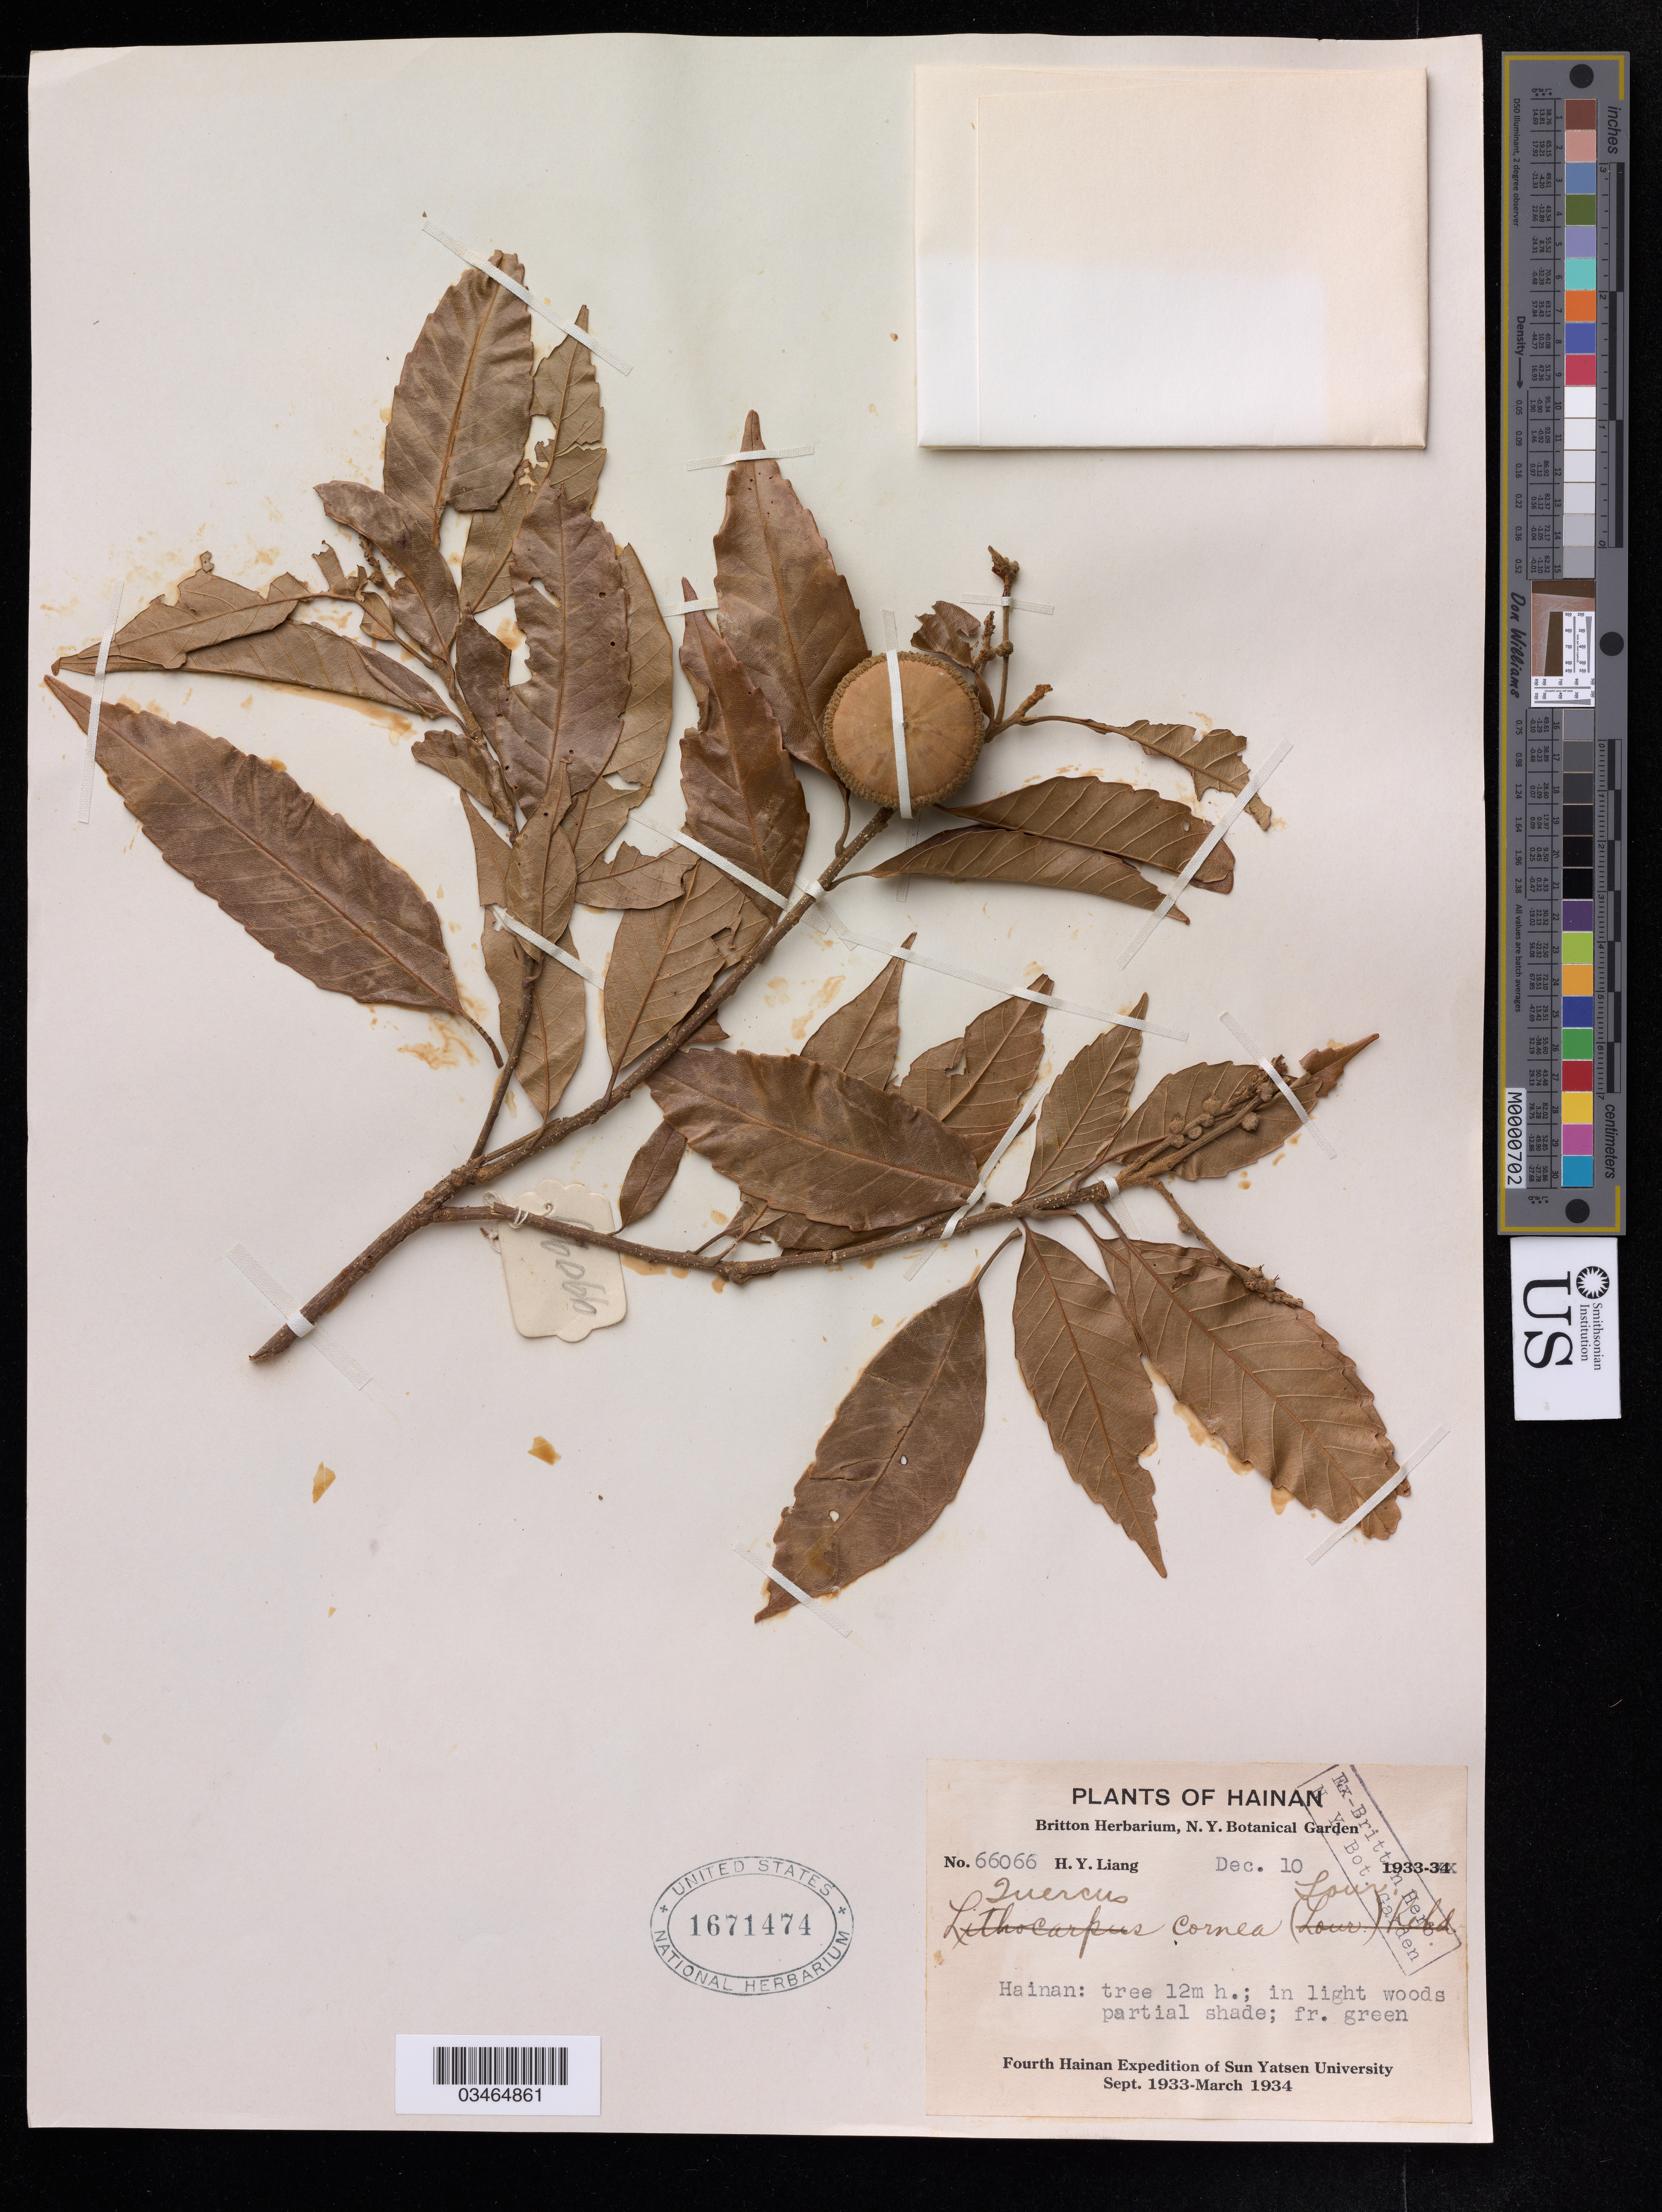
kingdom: Plantae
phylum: Tracheophyta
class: Magnoliopsida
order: Fagales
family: Fagaceae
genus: Lithocarpus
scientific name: Lithocarpus corneus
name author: (Lour.) Rehder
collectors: H. Y. Liang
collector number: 66066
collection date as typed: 10 Dec 1933 -1934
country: China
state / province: Hainan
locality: Sun Yatsenn University.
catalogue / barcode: US 1671474